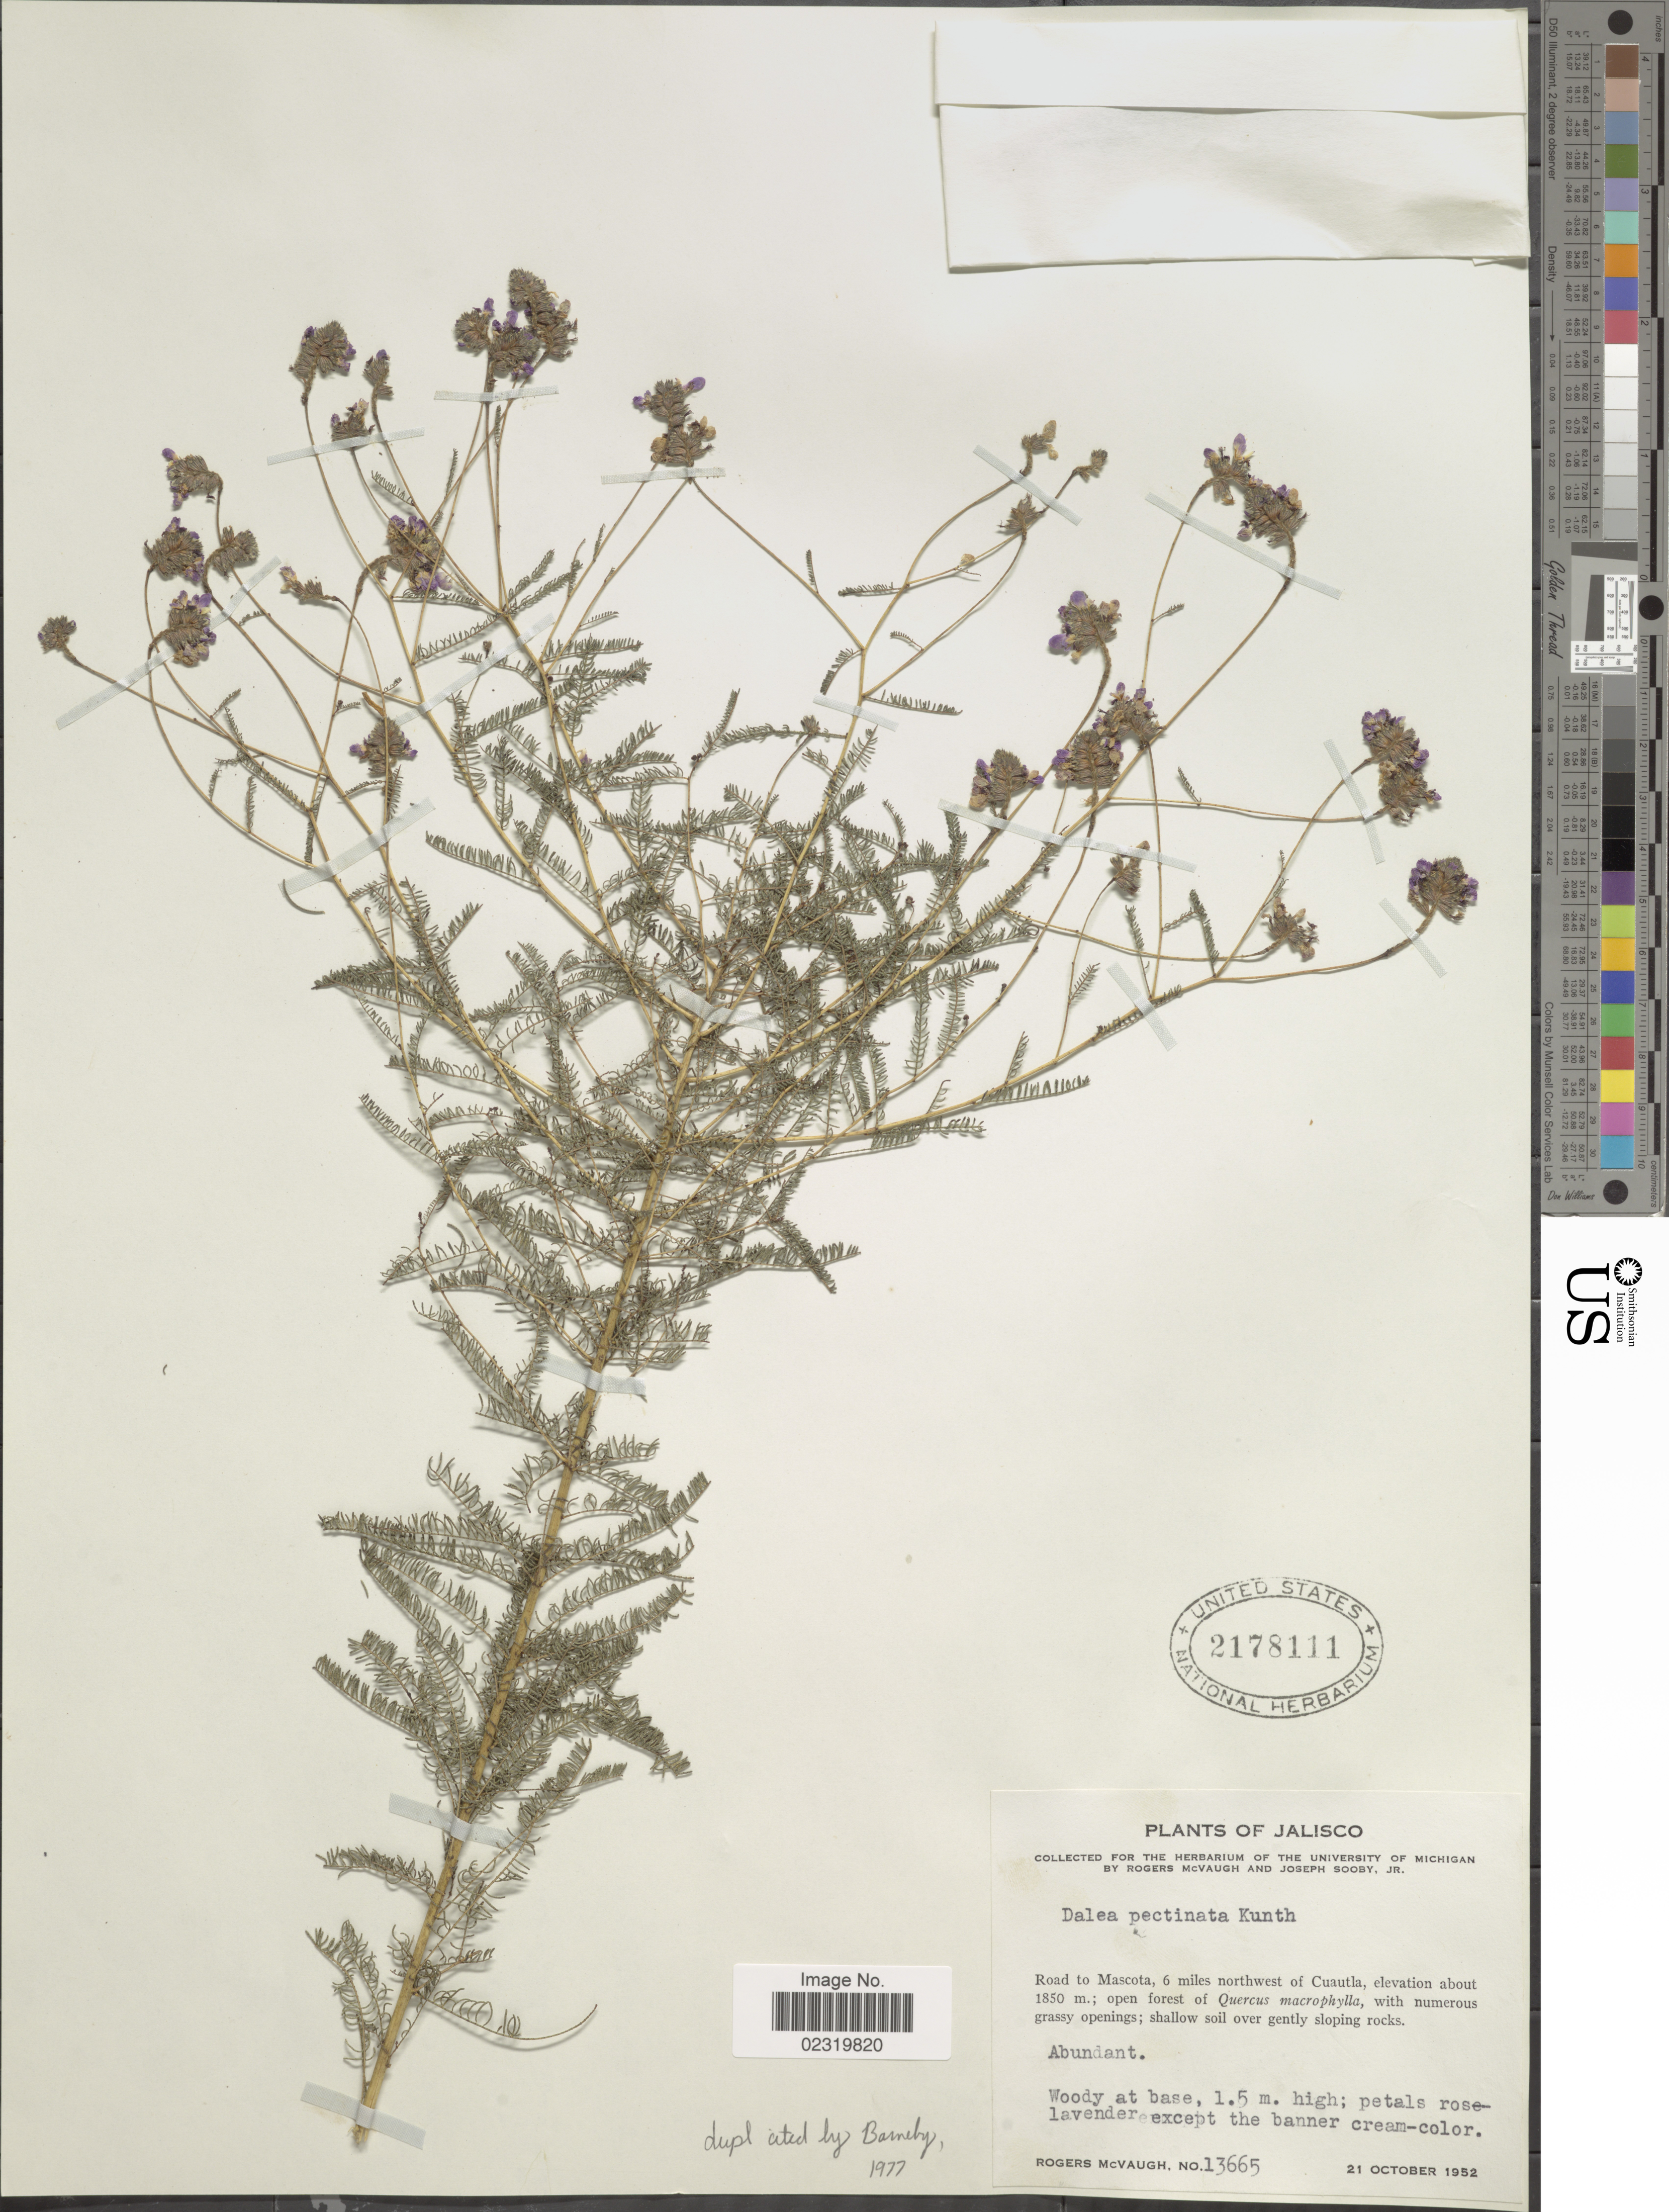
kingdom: Plantae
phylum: Tracheophyta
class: Magnoliopsida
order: Fabales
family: Fabaceae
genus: Dalea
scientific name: Dalea pectinata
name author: Kunth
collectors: R. McVaugh & J. Sooby Jr.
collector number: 13665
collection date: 1952-10-21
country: Mexico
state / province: Jalisco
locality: Road to Mascota, 6 miles northwest of Cuautla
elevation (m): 1850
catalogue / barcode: US 2178111